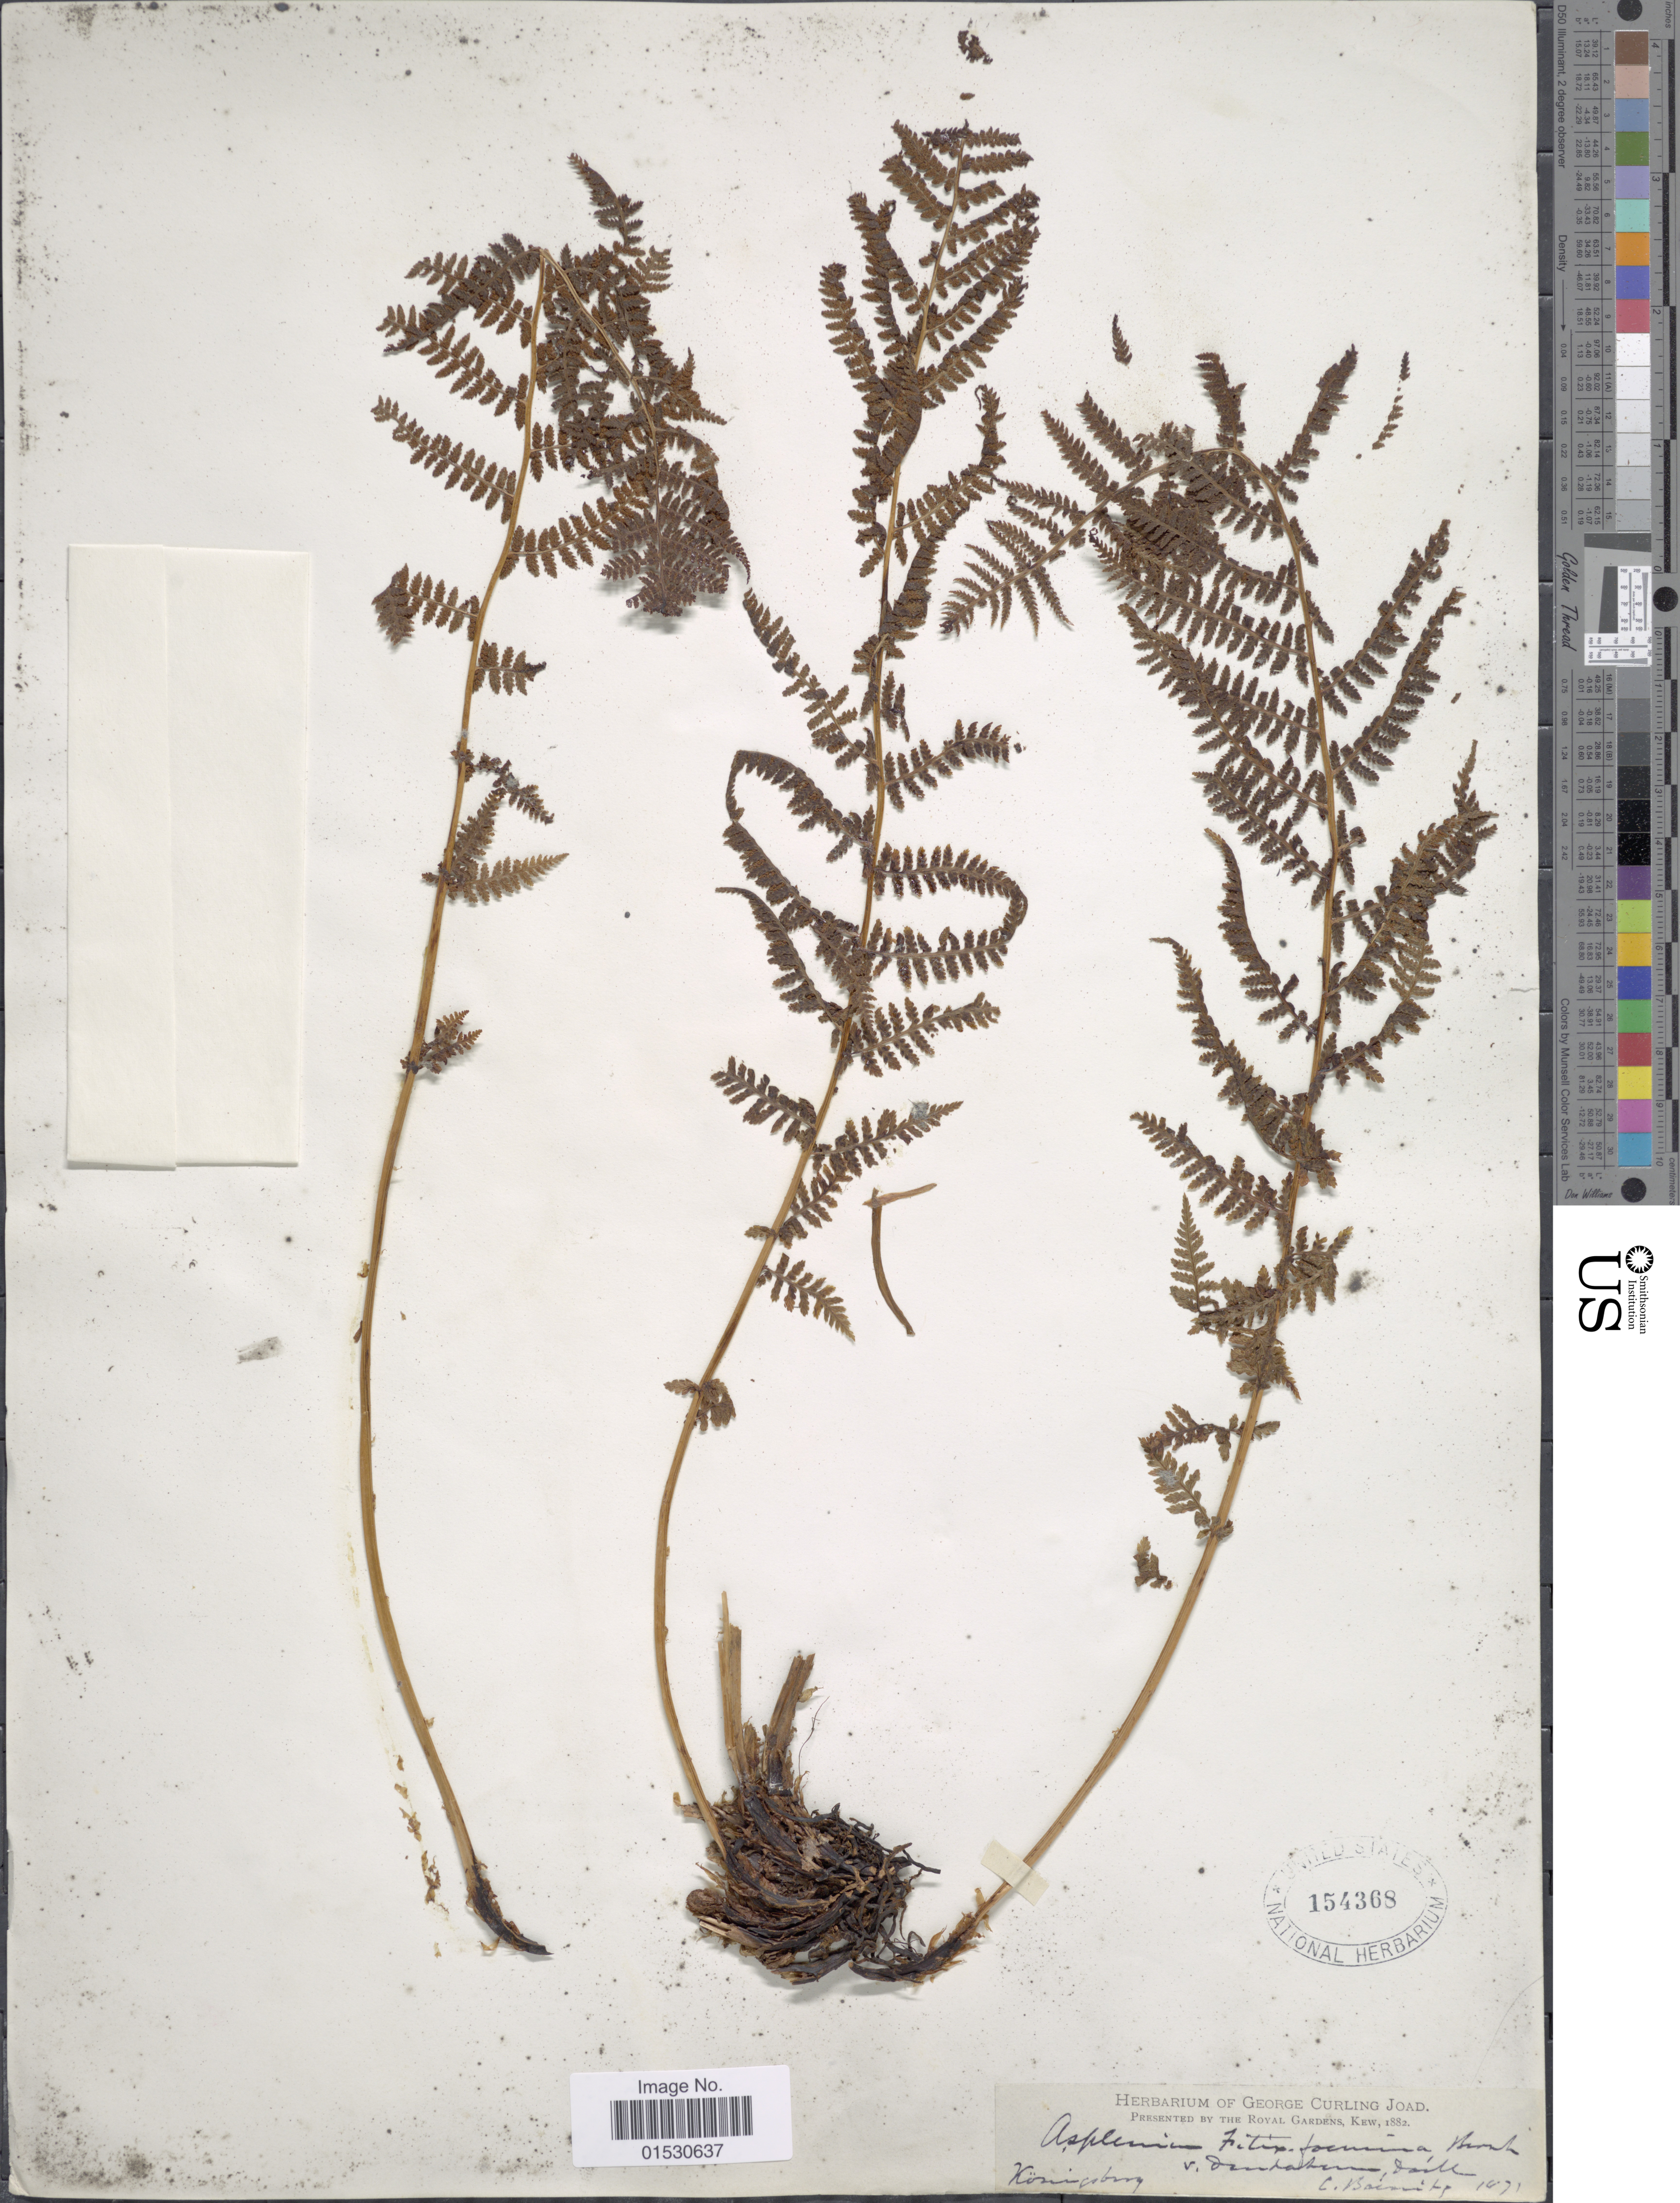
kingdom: Plantae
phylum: Tracheophyta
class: Polypodiopsida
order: Polypodiales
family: Athyriaceae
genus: Athyrium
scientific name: Athyrium filix-femina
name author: (L.) Roth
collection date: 1971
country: Germany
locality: Konigsberg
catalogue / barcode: US 154368